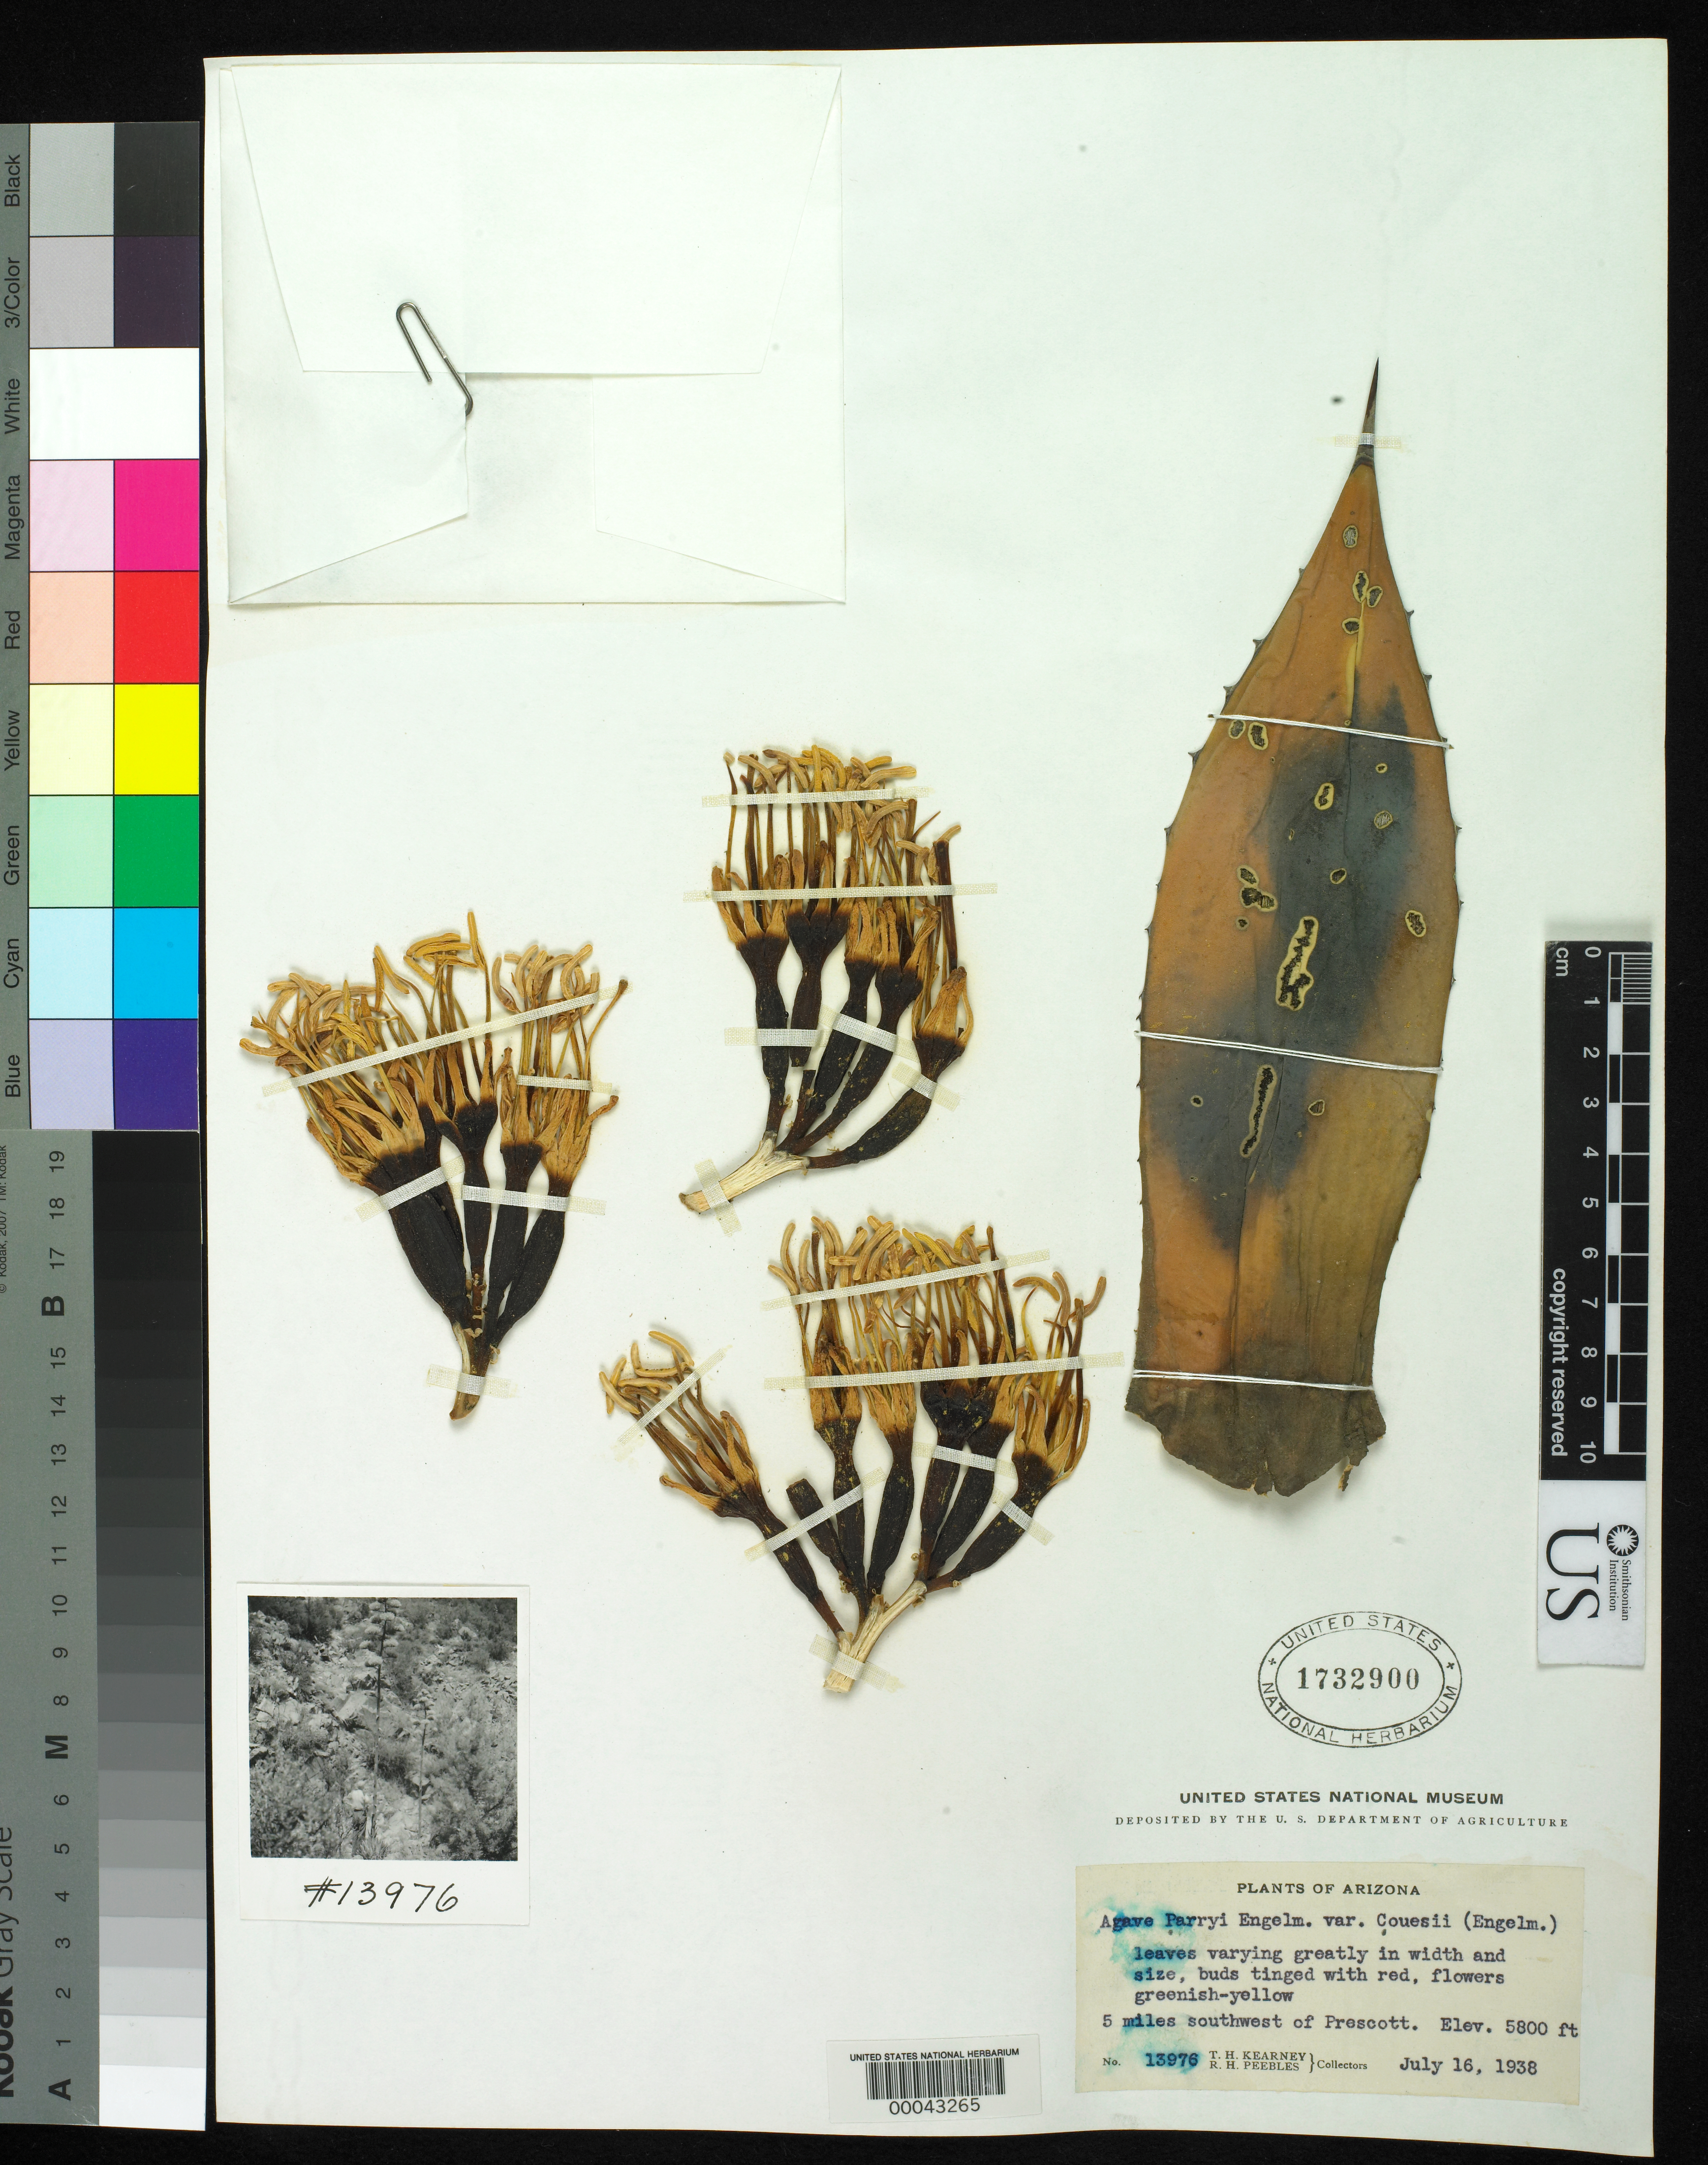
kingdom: Plantae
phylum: Tracheophyta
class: Liliopsida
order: Asparagales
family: Asparagaceae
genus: Agave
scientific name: Agave parryi var. couesii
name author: (Engelm. ex Trel.) Kearney & Peebles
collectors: T. H. Kearney & R. H. Peebles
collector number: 13976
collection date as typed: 16 Jul 1938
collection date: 1938-07-16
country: United States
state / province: Arizona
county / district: Yavapai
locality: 5 mi sw of prescott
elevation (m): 1768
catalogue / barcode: US 1732900